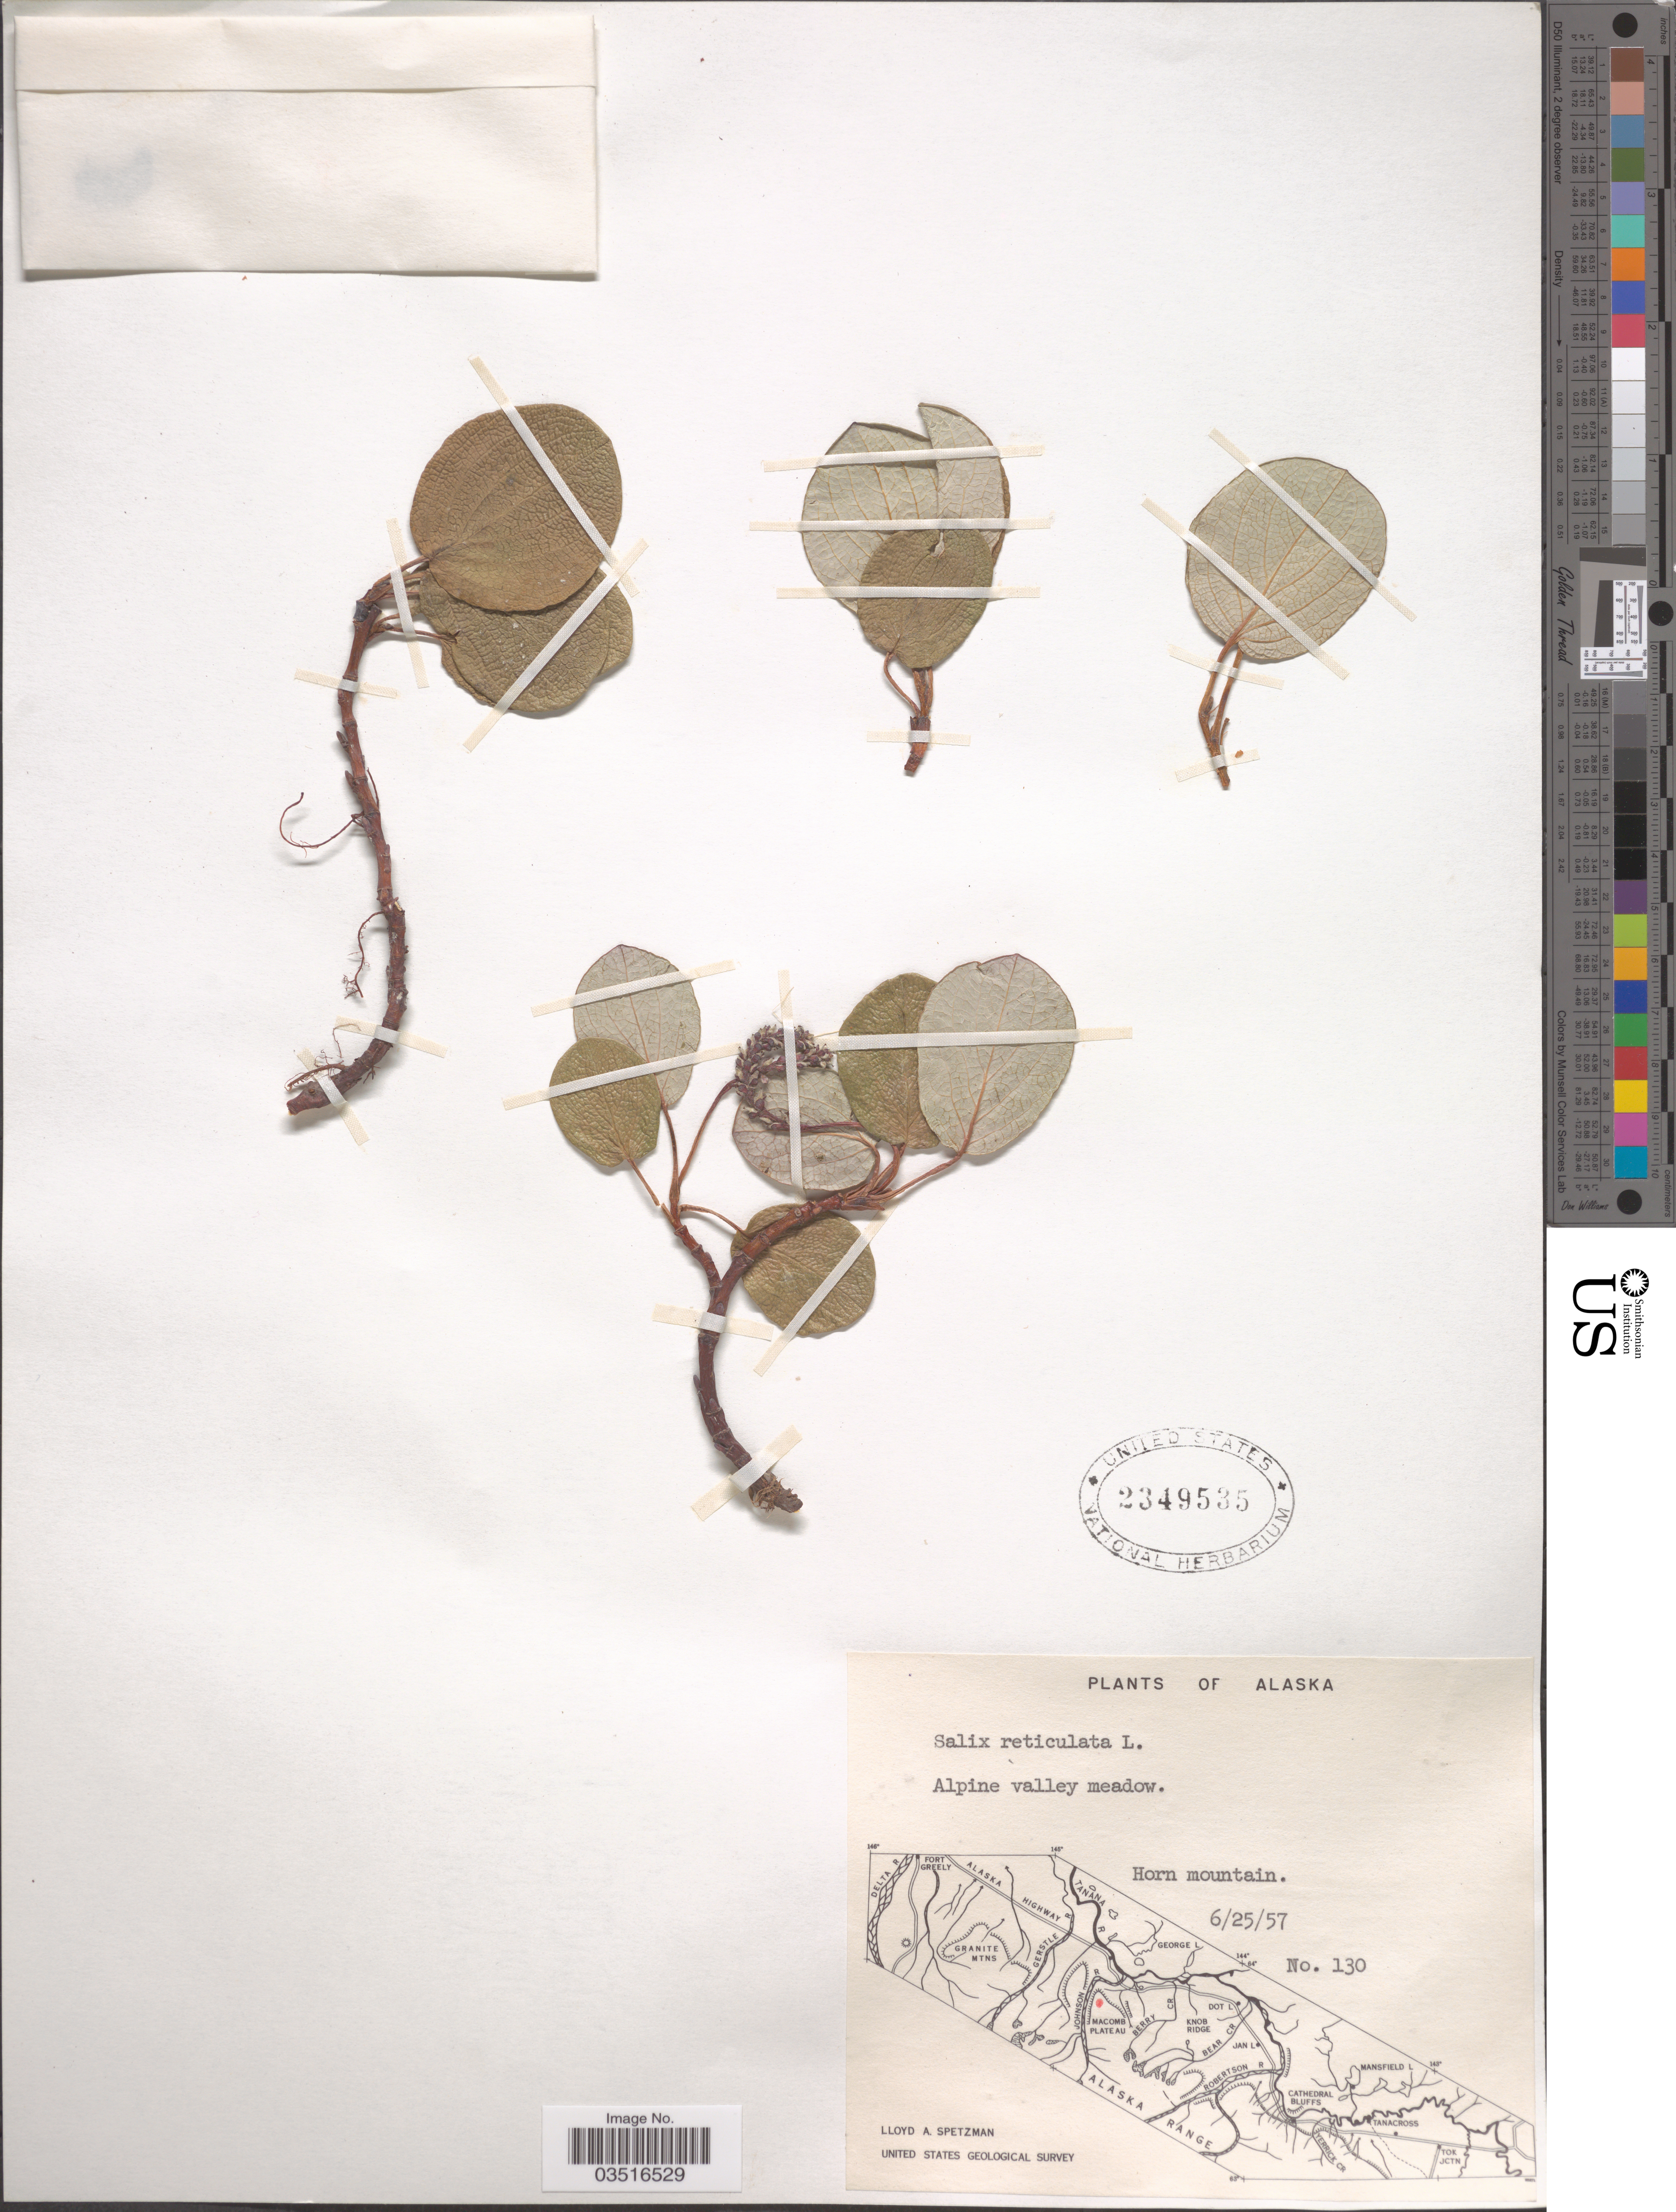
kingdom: Plantae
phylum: Tracheophyta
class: Magnoliopsida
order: Malpighiales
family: Salicaceae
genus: Salix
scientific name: Salix reticulata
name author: L.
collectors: L. Spetzman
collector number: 130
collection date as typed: Transcribed d/m/y: 25/6/57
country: United States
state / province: Alaska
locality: Horn mountain.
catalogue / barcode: US 2349535